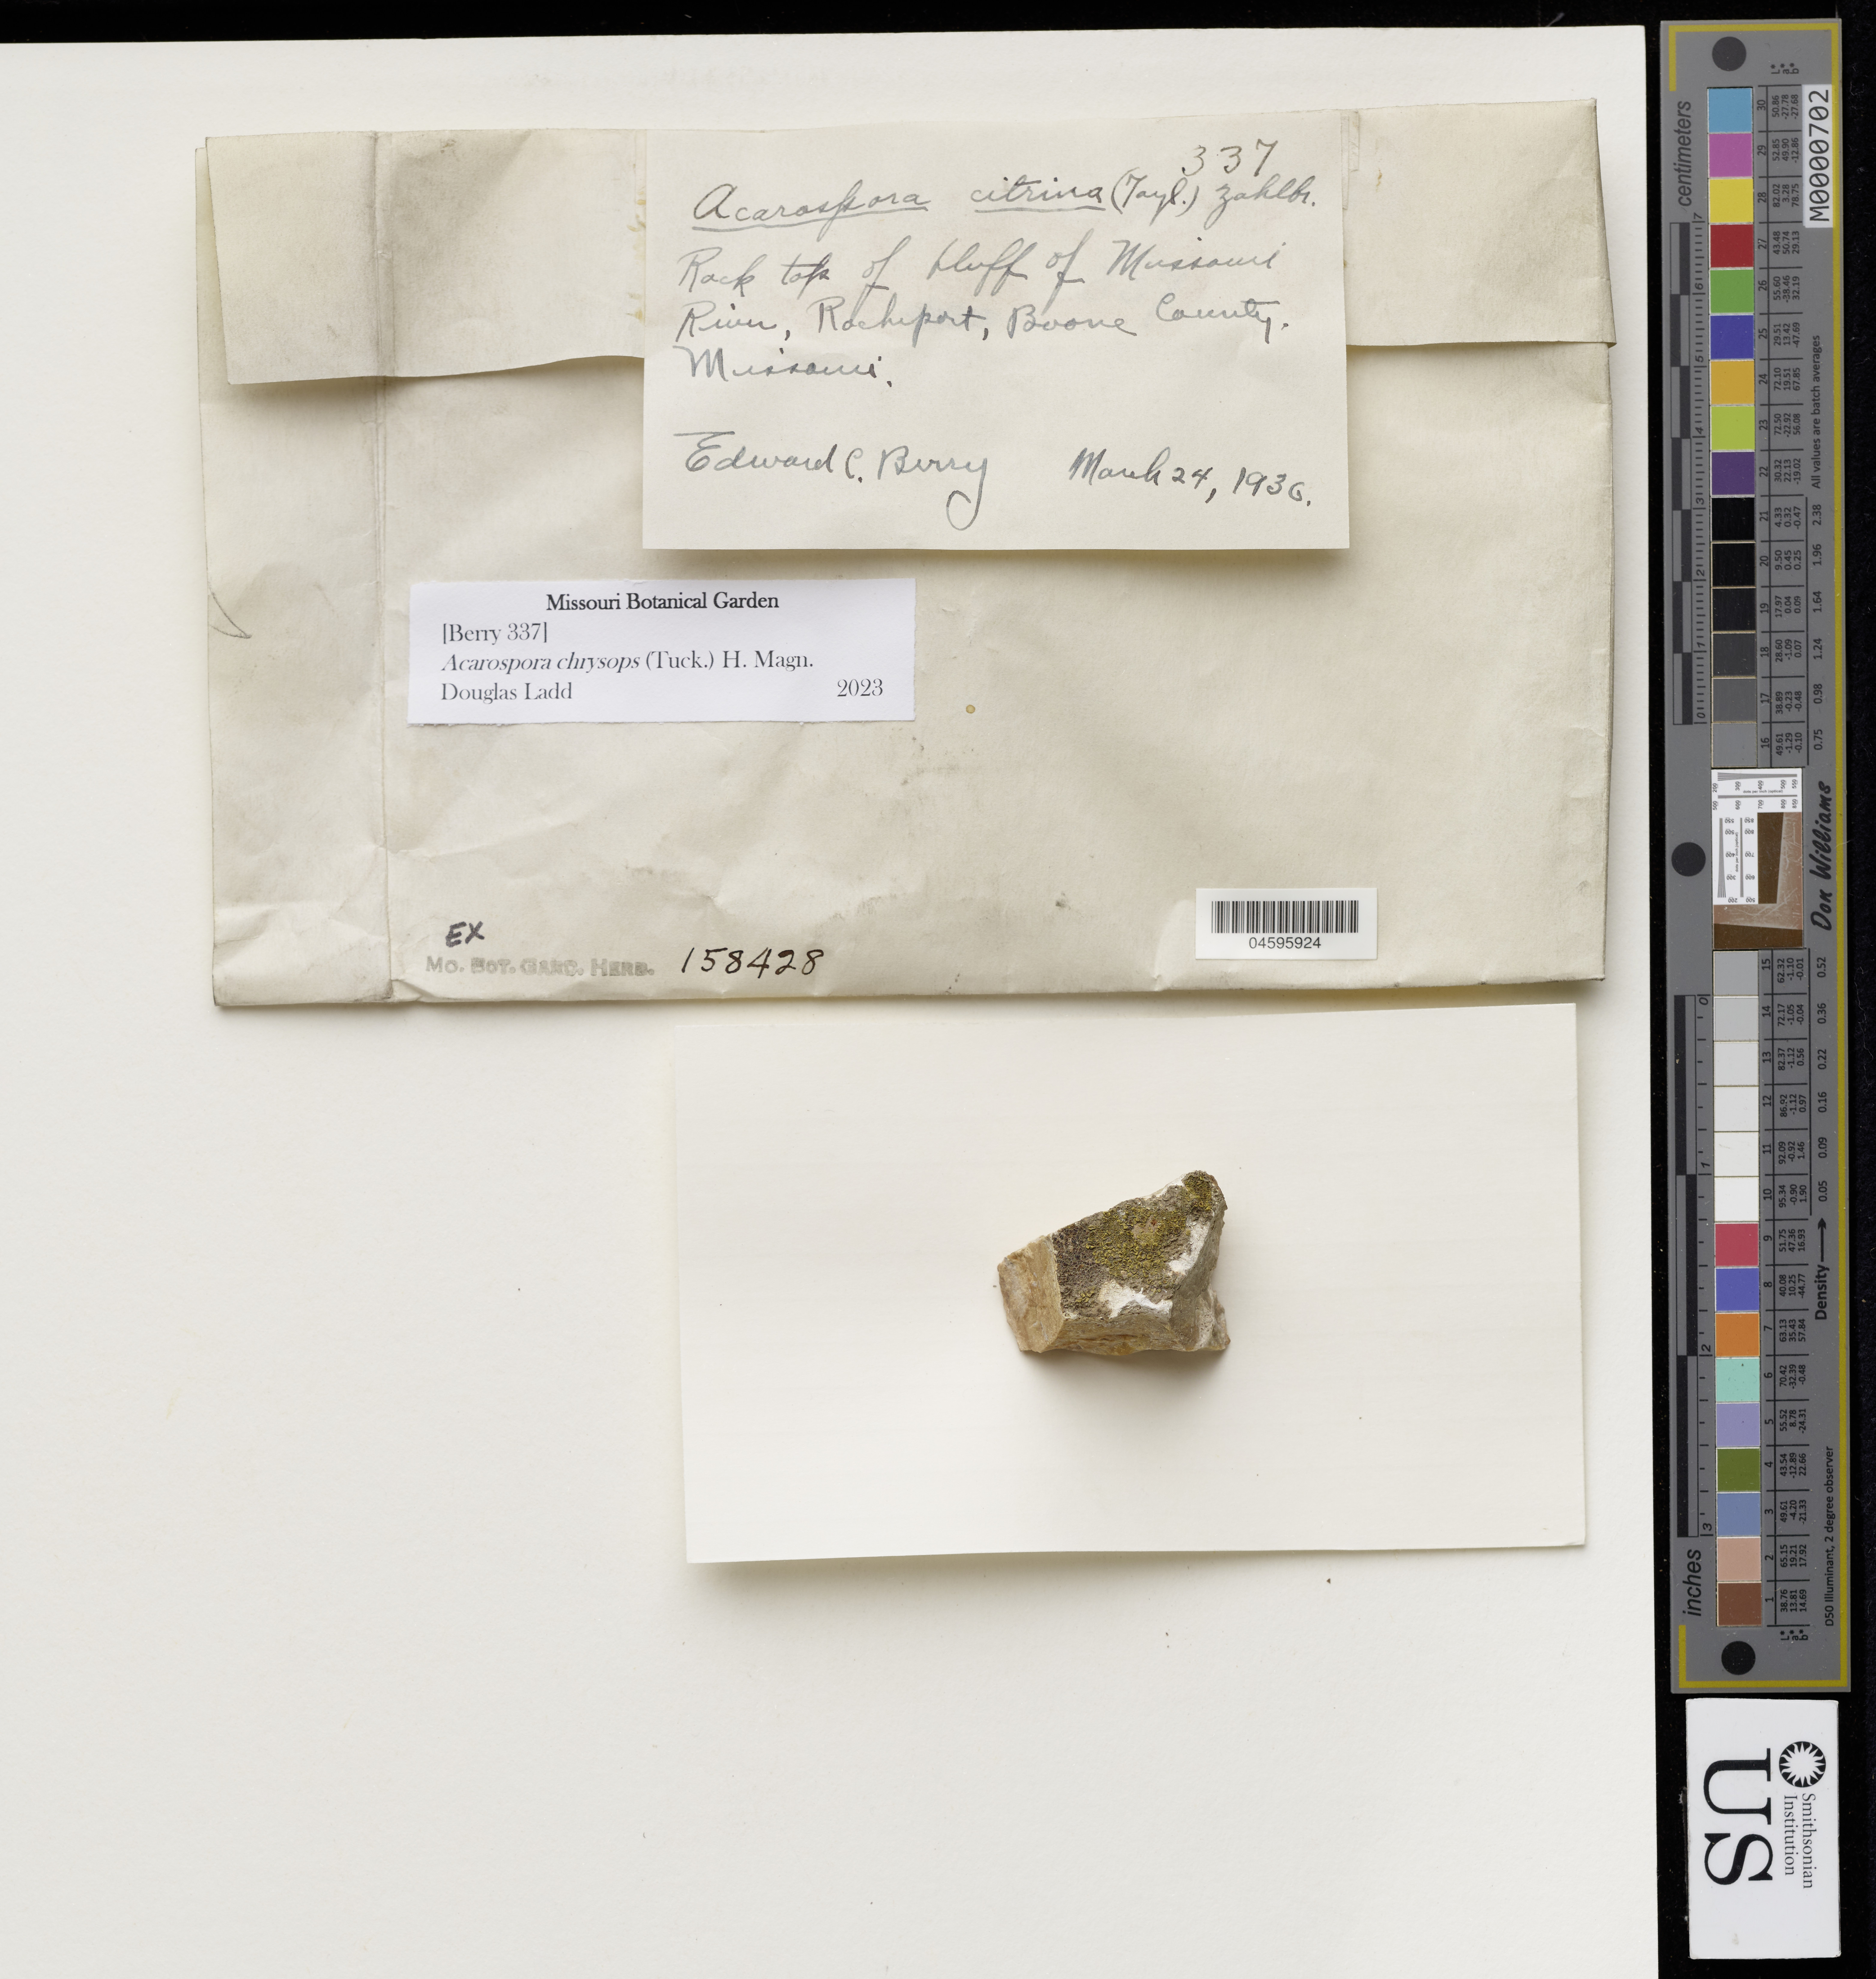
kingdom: Fungi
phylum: Ascomycota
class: Lecanoromycetes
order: Acarosporales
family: Acarosporaceae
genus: Acarospora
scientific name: Acarospora chrysops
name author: (Tuck.) H. Magn.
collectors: E. Berry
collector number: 337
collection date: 1936-03-24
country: United States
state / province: Missouri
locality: Rock top of Gulf of Missouri Ruin, Rocheport, Boove County.